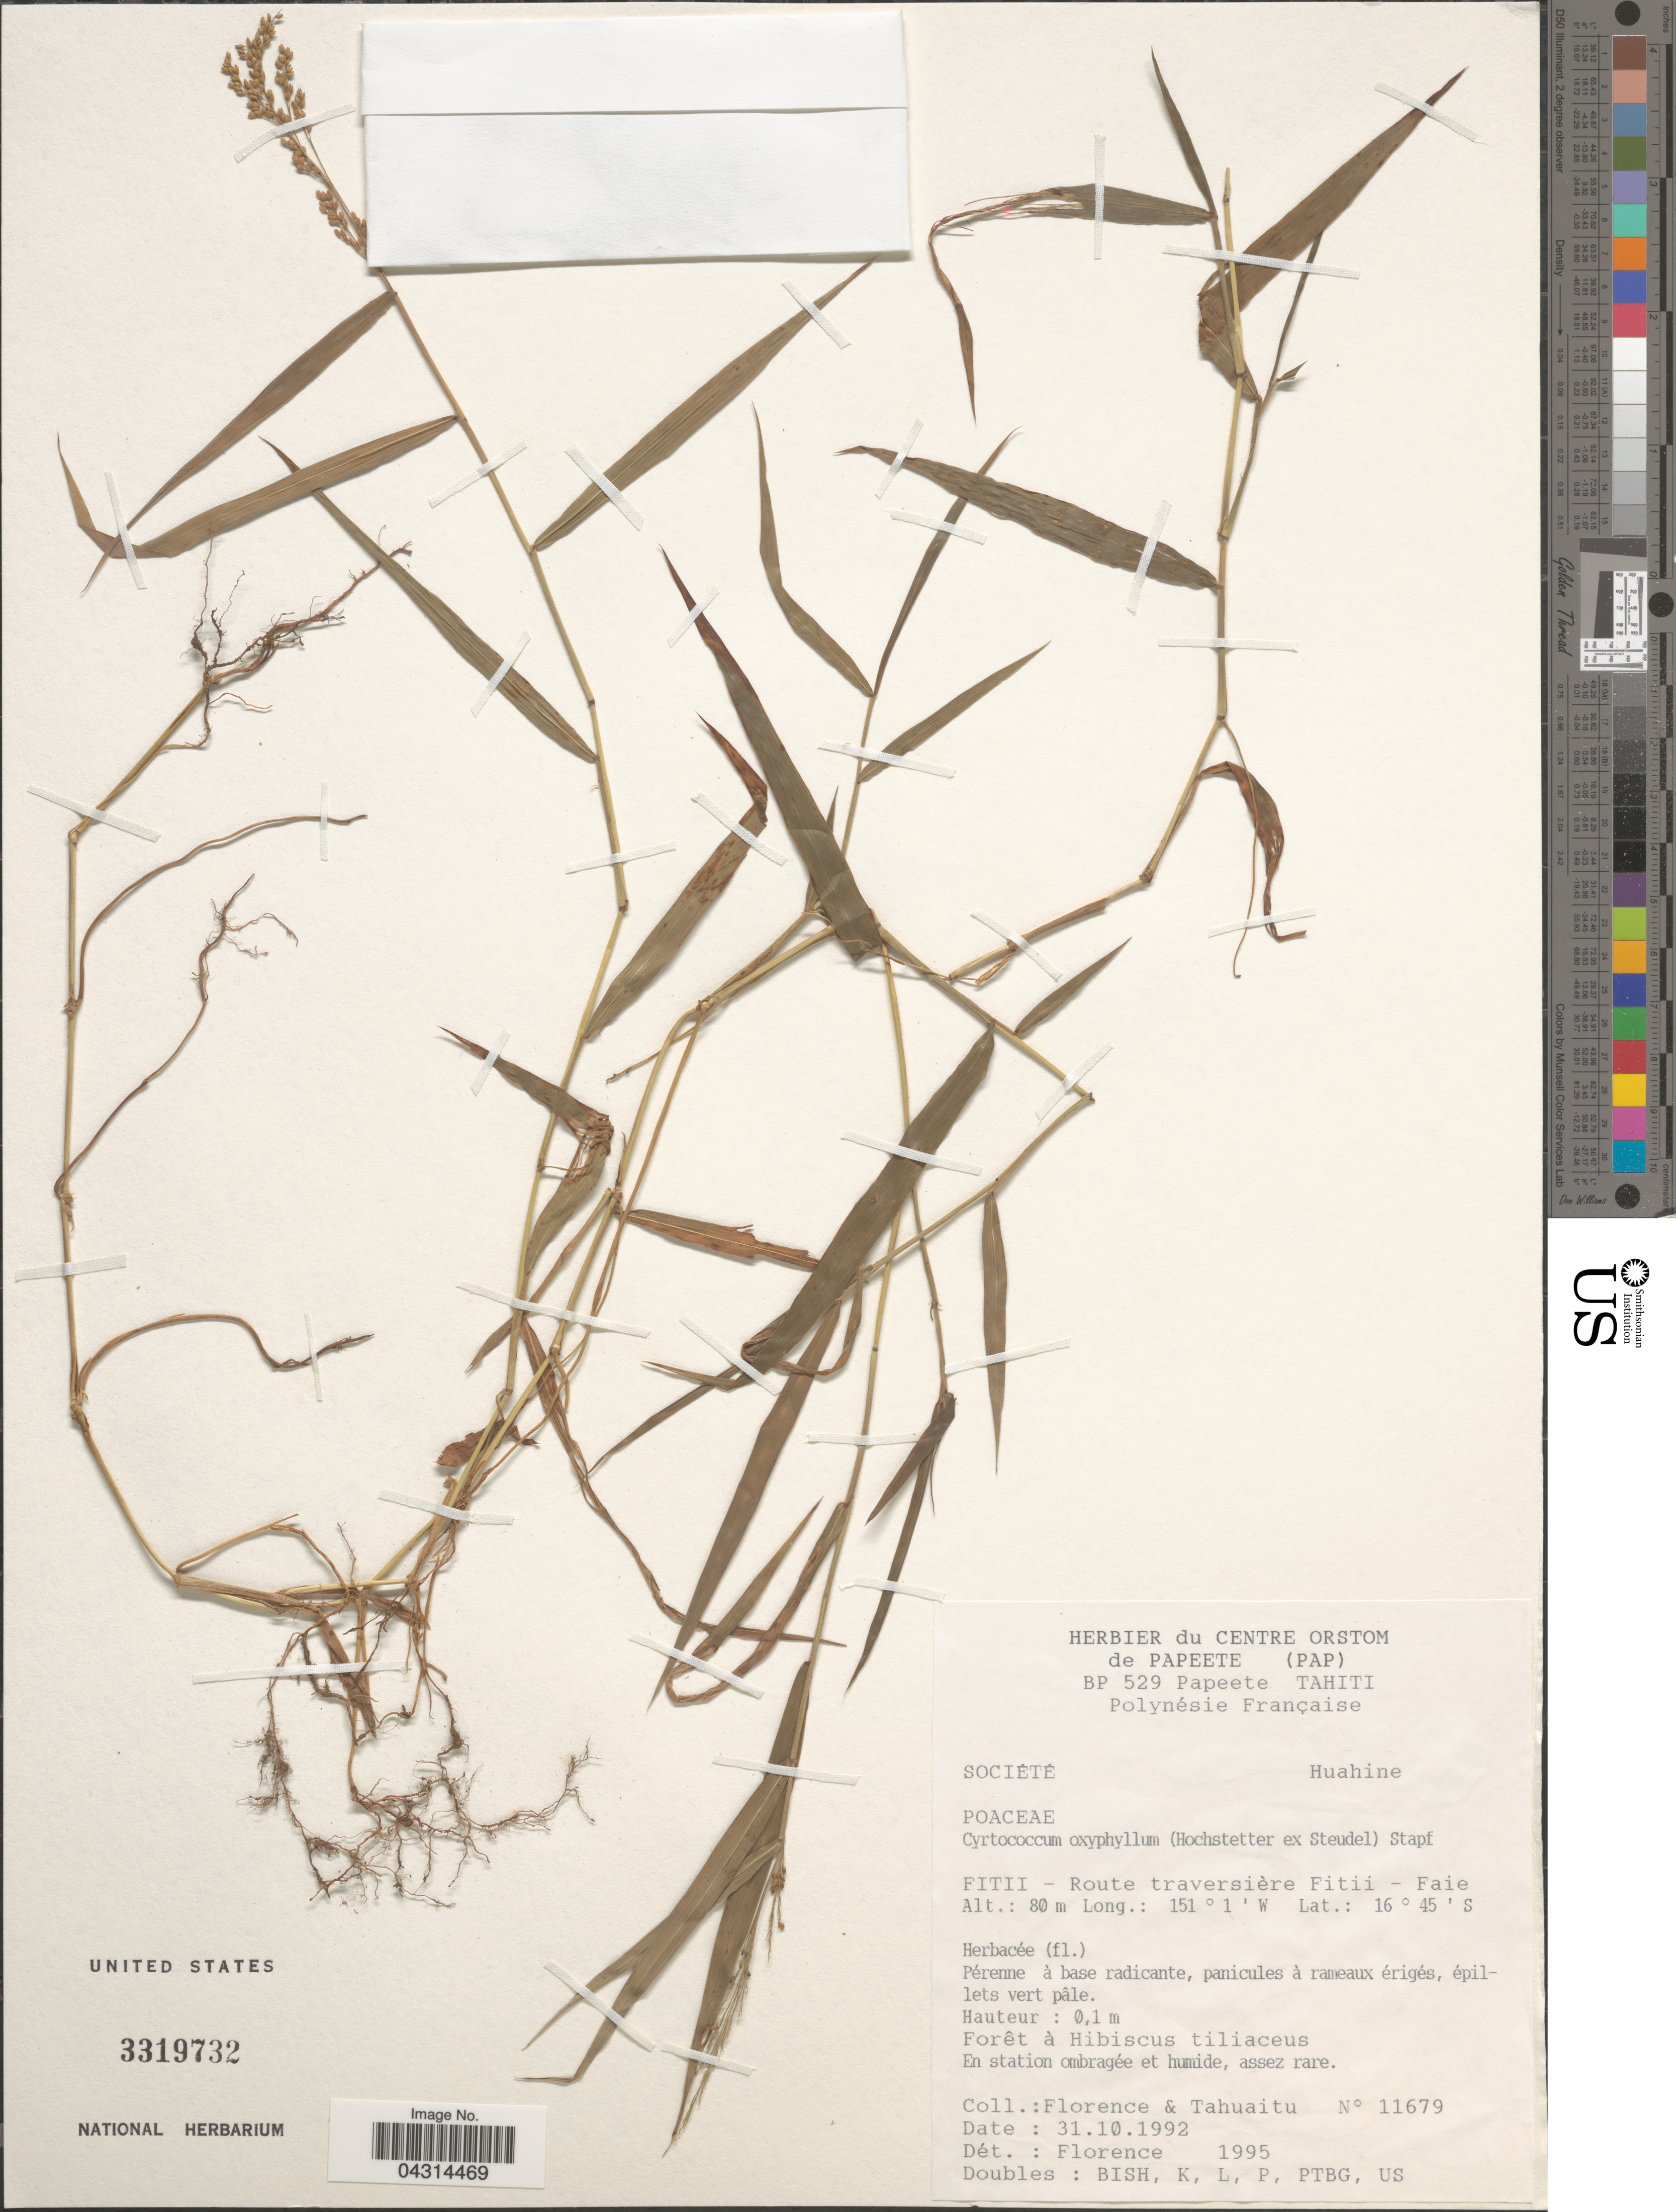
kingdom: Plantae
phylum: Tracheophyta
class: Liliopsida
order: Poales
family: Poaceae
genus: Cyrtococcum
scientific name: Cyrtococcum oxyphyllum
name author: (Steud.) Stapf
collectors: -. Florence & -. Tahuaitu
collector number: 11679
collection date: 1992-10-31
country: French Polynesia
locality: Tahiti. Fitii - Route tranversiere Fitii - Faie.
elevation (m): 80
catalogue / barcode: US 3319732